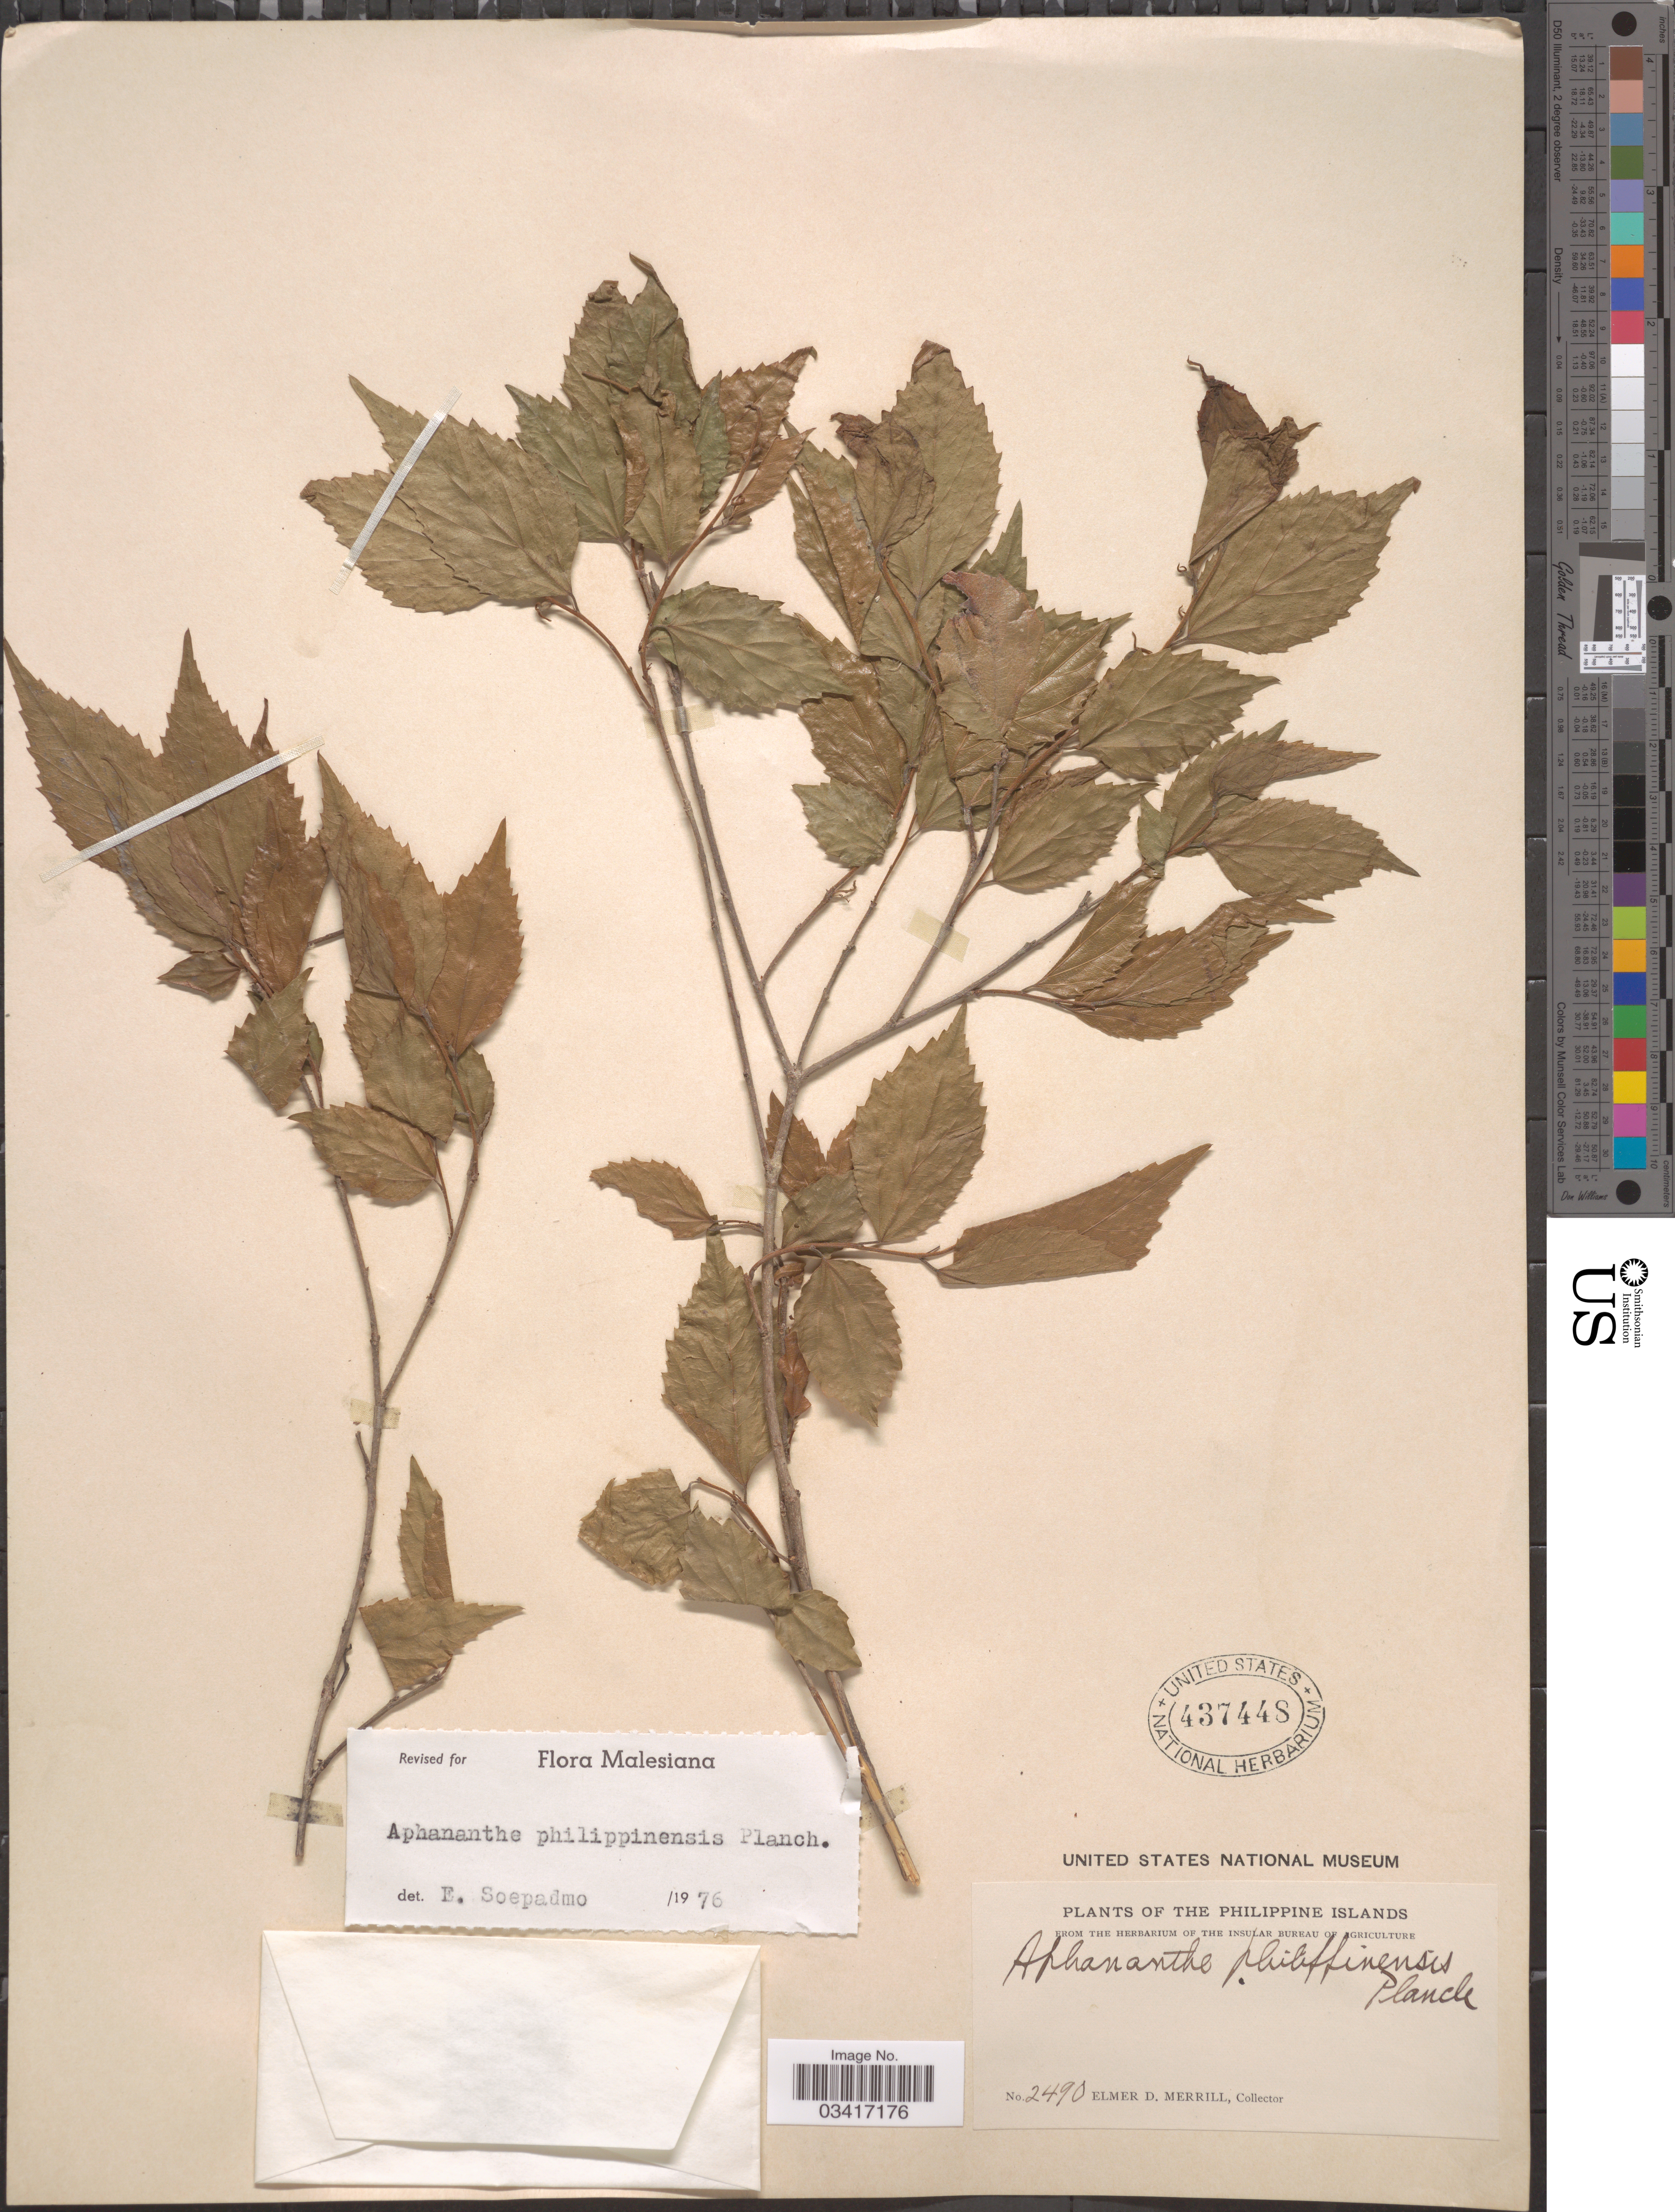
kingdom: Plantae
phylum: Tracheophyta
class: Magnoliopsida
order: Rosales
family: Cannabaceae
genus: Aphananthe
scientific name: Aphananthe philippinensis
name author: Planch.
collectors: E. D. Merrill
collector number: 2490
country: Philippines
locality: The Philippine Islands.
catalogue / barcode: US 437448